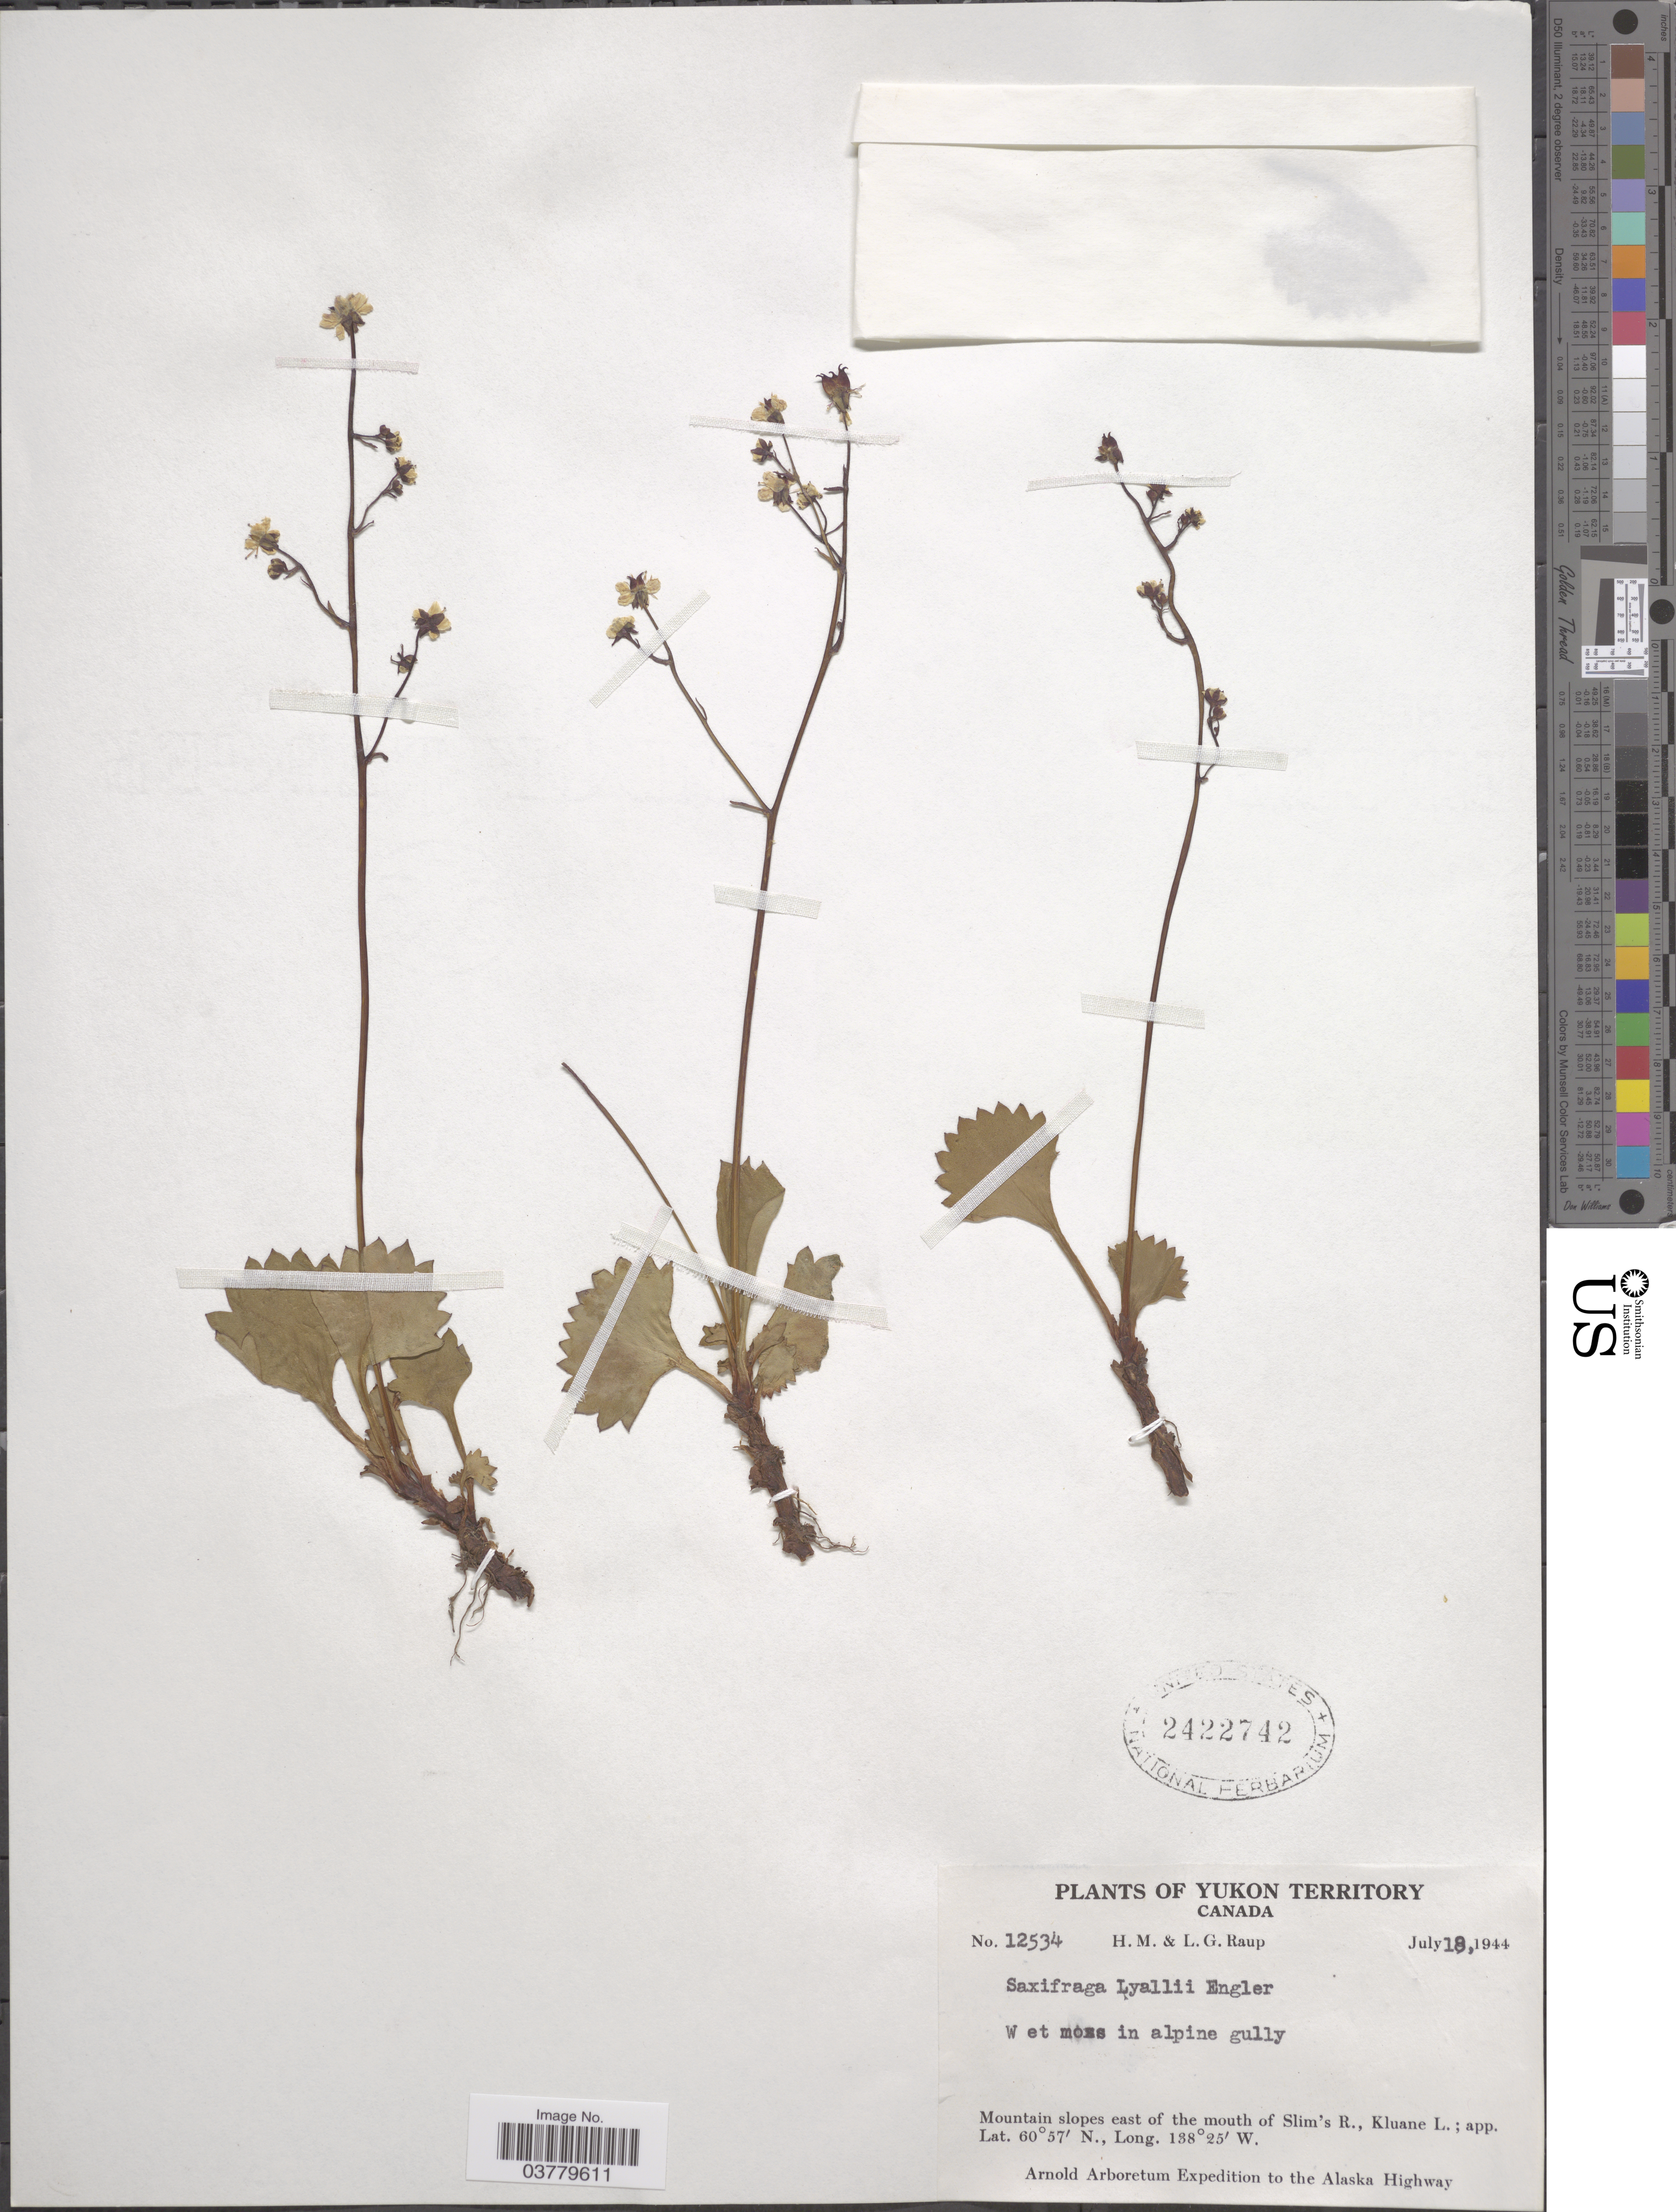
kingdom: Plantae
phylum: Tracheophyta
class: Magnoliopsida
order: Saxifragales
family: Saxifragaceae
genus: Micranthes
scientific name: Micranthes lyalii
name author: (Engl.) Small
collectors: H. Raup & L. Raup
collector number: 12534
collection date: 1944-07-18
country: Canada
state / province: Yukon Territory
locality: Mountain slopes east of the mouth of Slim's R., Kluane L.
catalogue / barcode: US 2422742